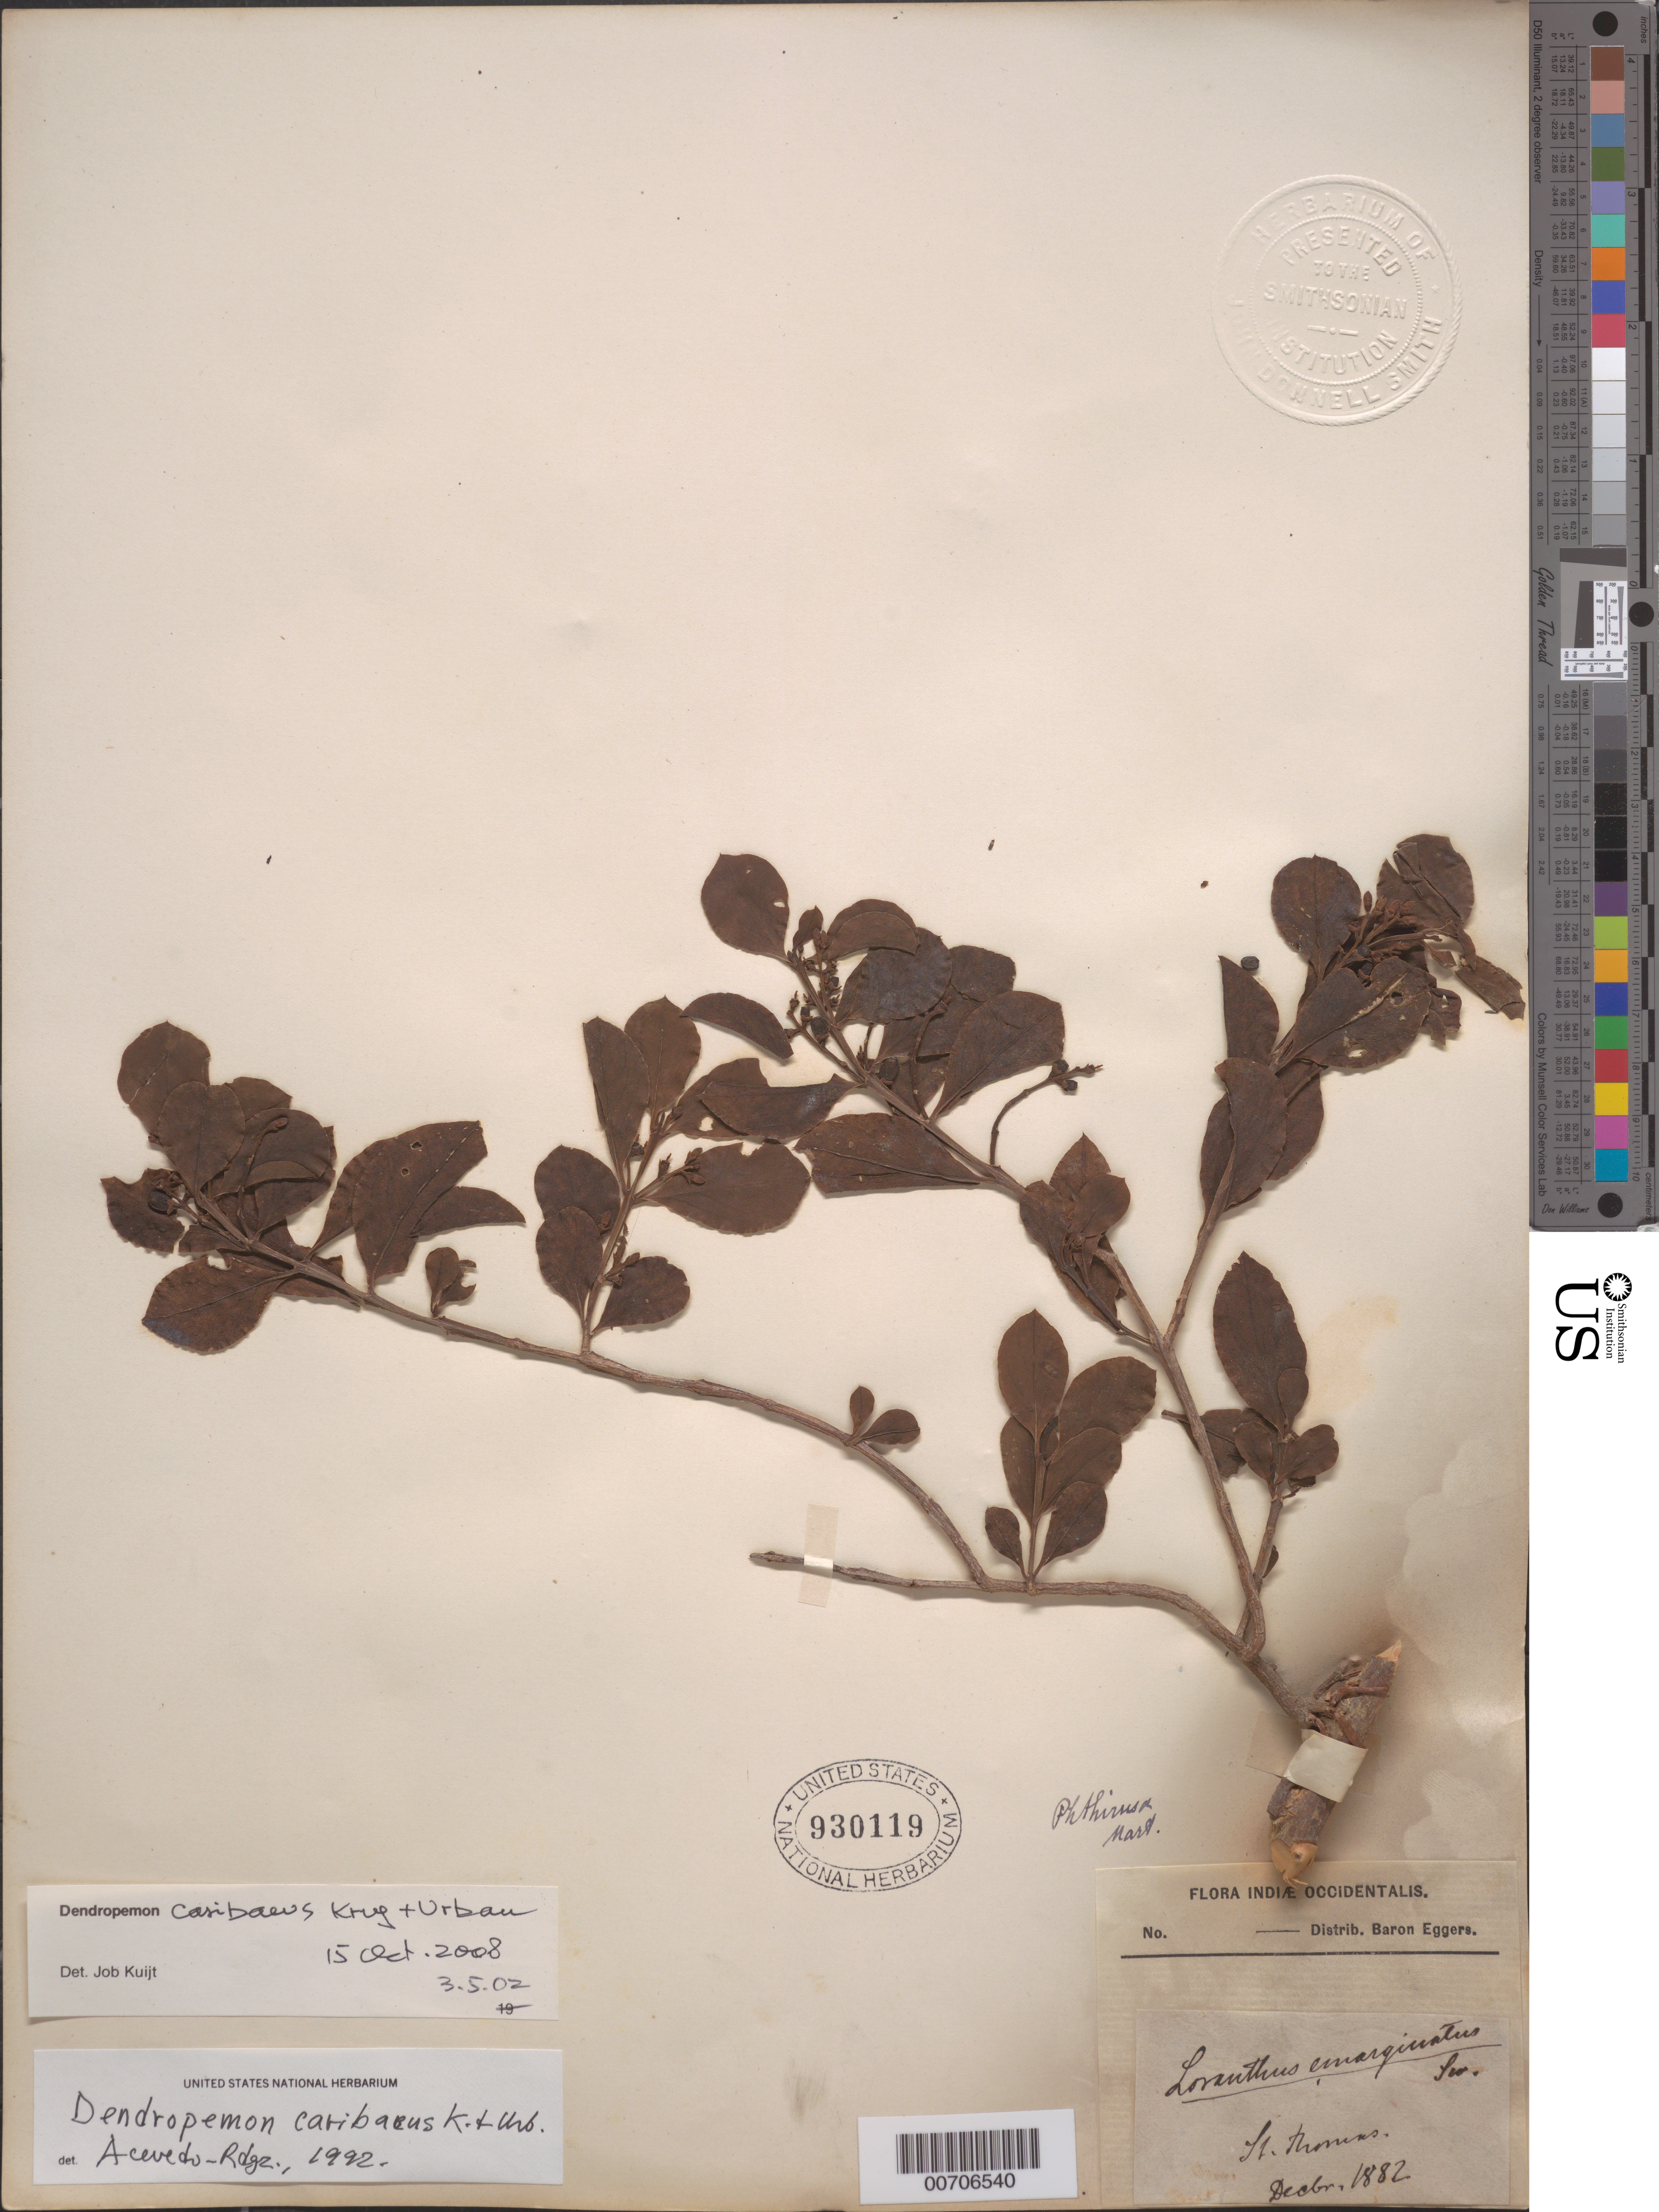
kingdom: Plantae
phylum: Tracheophyta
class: Magnoliopsida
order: Santalales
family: Loranthaceae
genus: Dendropemon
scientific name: Dendropemon caribaeus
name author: Krug & Urb.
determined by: Acevedo-Rodríguez, P., (BOT), Smithsonian Institution - National Museum of Natural History (UNITED STATES)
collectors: H. F. A. von Eggers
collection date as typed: Dec 1882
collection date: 1882-12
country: U.S. Virgin Islands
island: St. Thomas Island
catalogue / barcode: US 930119